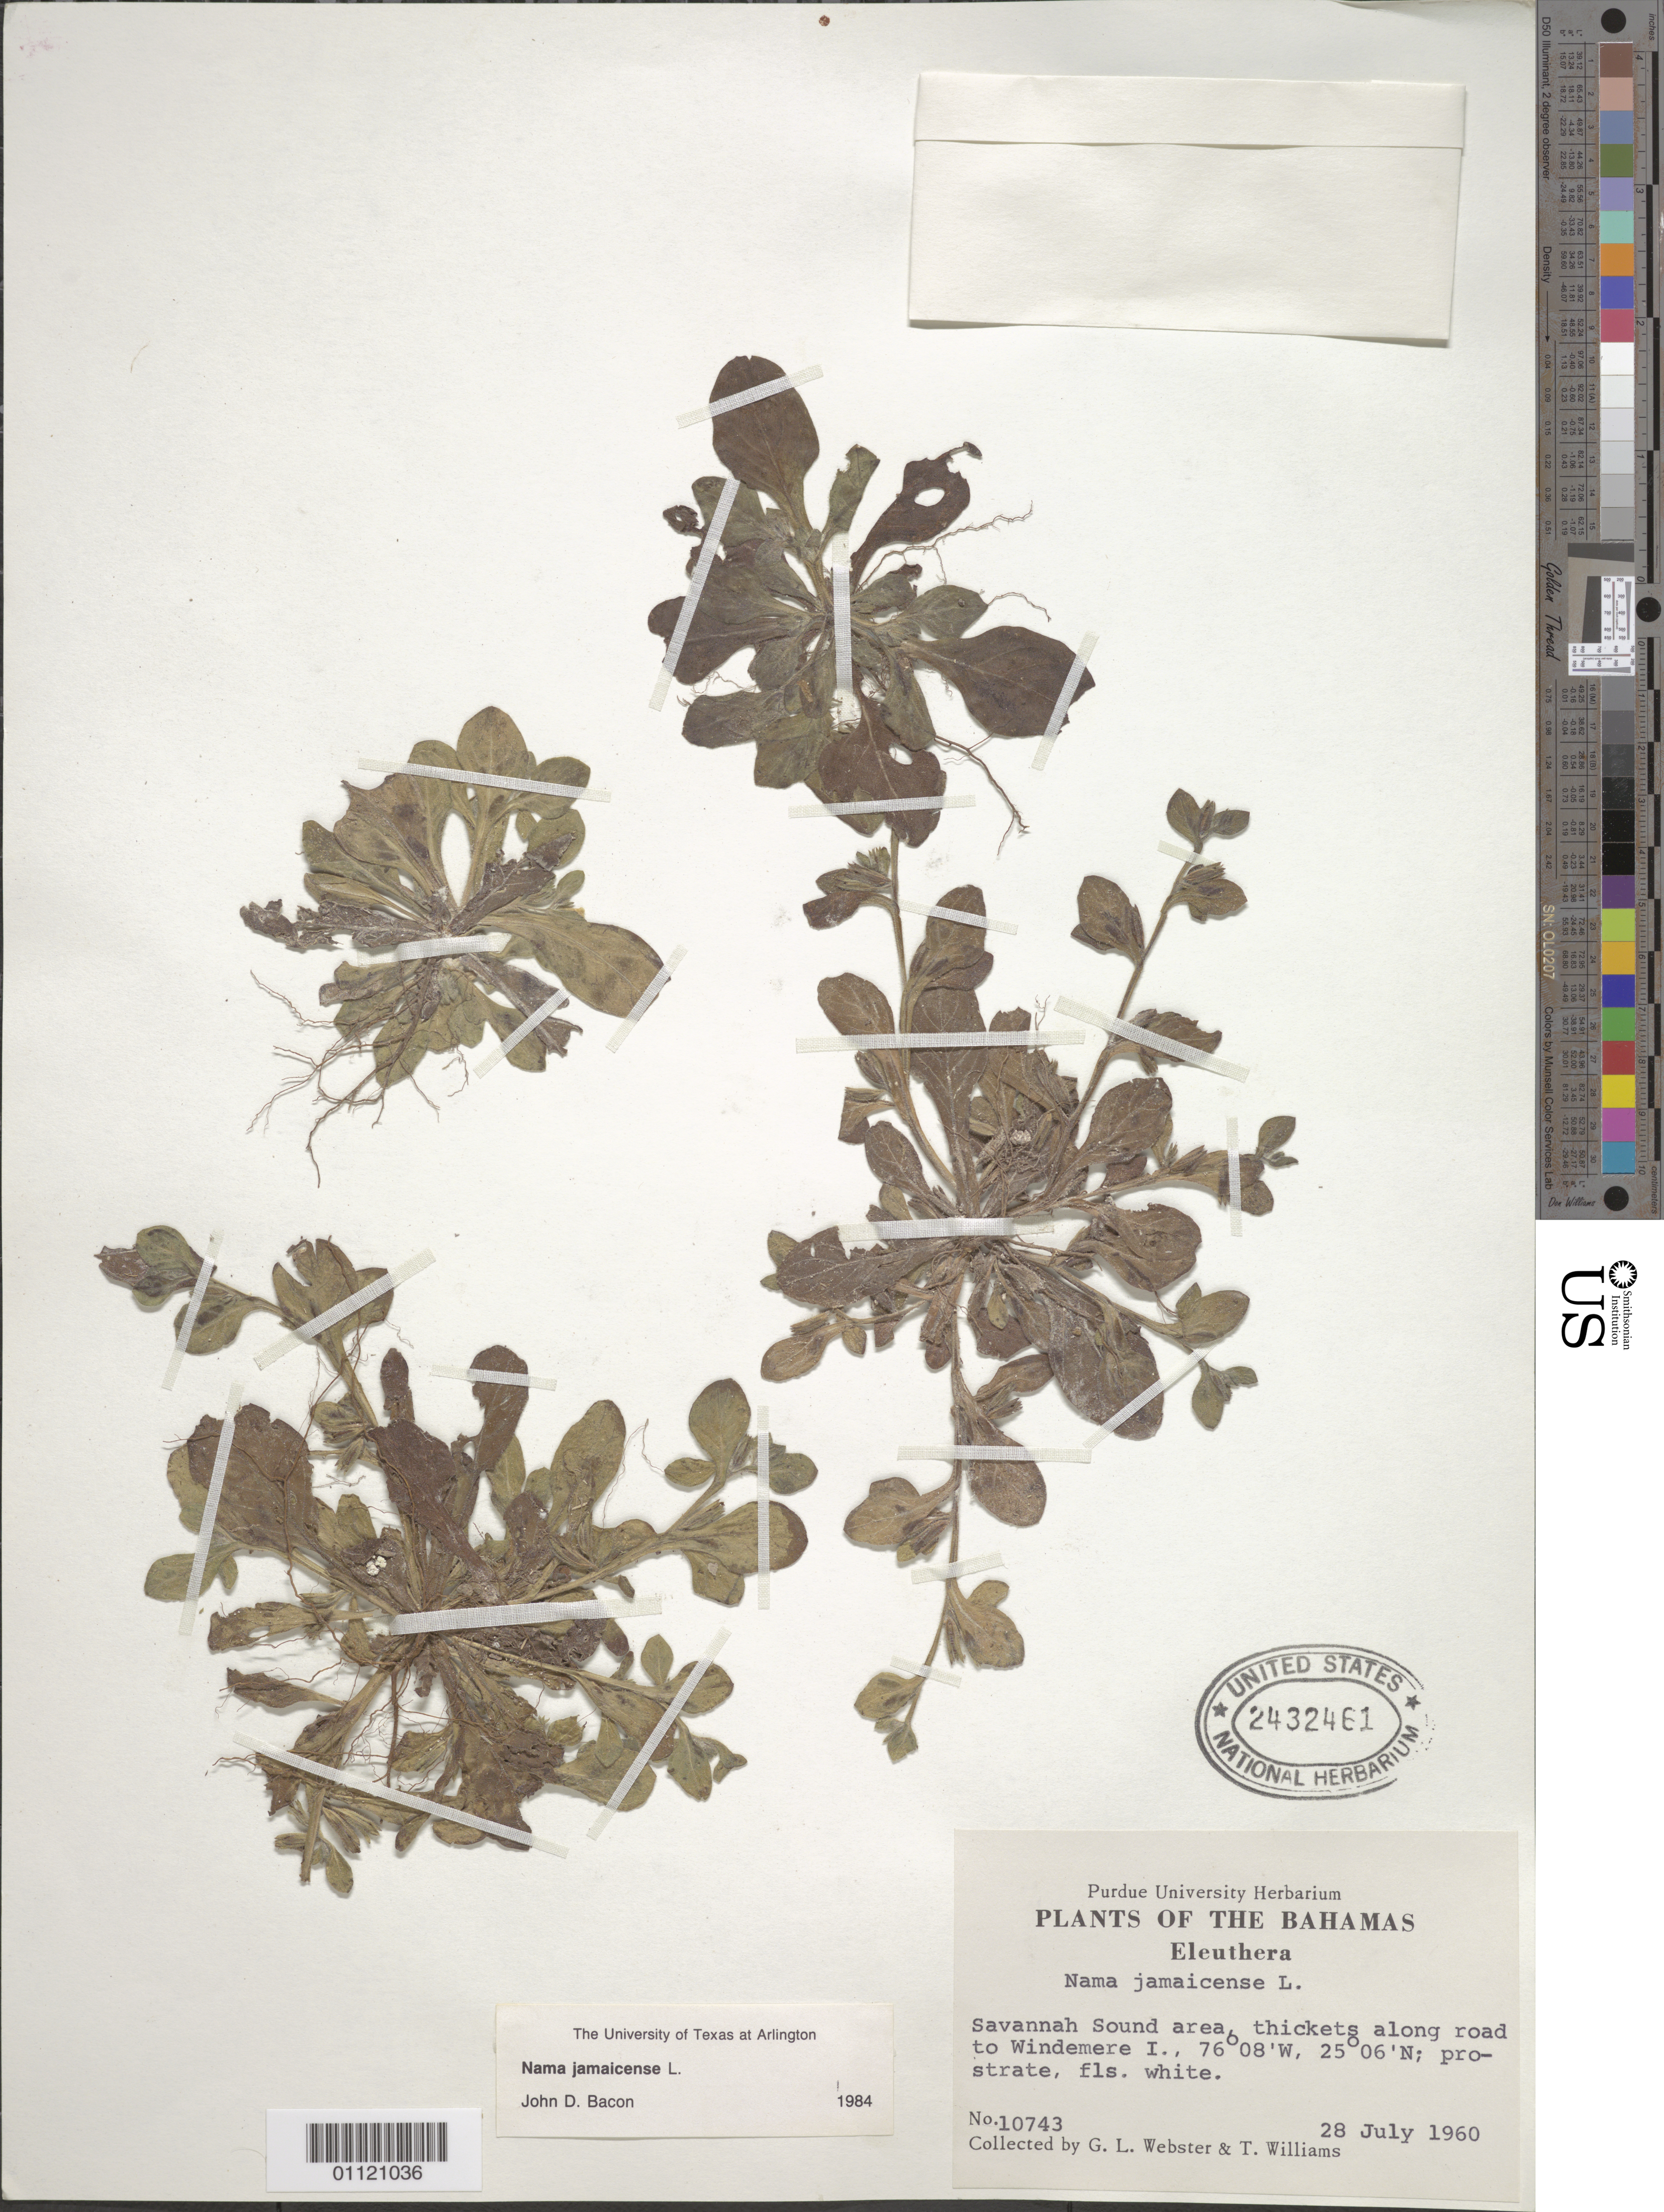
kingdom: Plantae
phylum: Tracheophyta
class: Magnoliopsida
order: Boraginales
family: Namaceae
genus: Nama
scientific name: Nama jamaicensis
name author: L.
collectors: G. L. Webster & T. Williams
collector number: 10743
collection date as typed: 28 Jul 1960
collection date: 1960-07-28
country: Bahamas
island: Eleuthera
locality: Savannah Sound area, thickets along road to Windemere Is.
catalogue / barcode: US 2432461